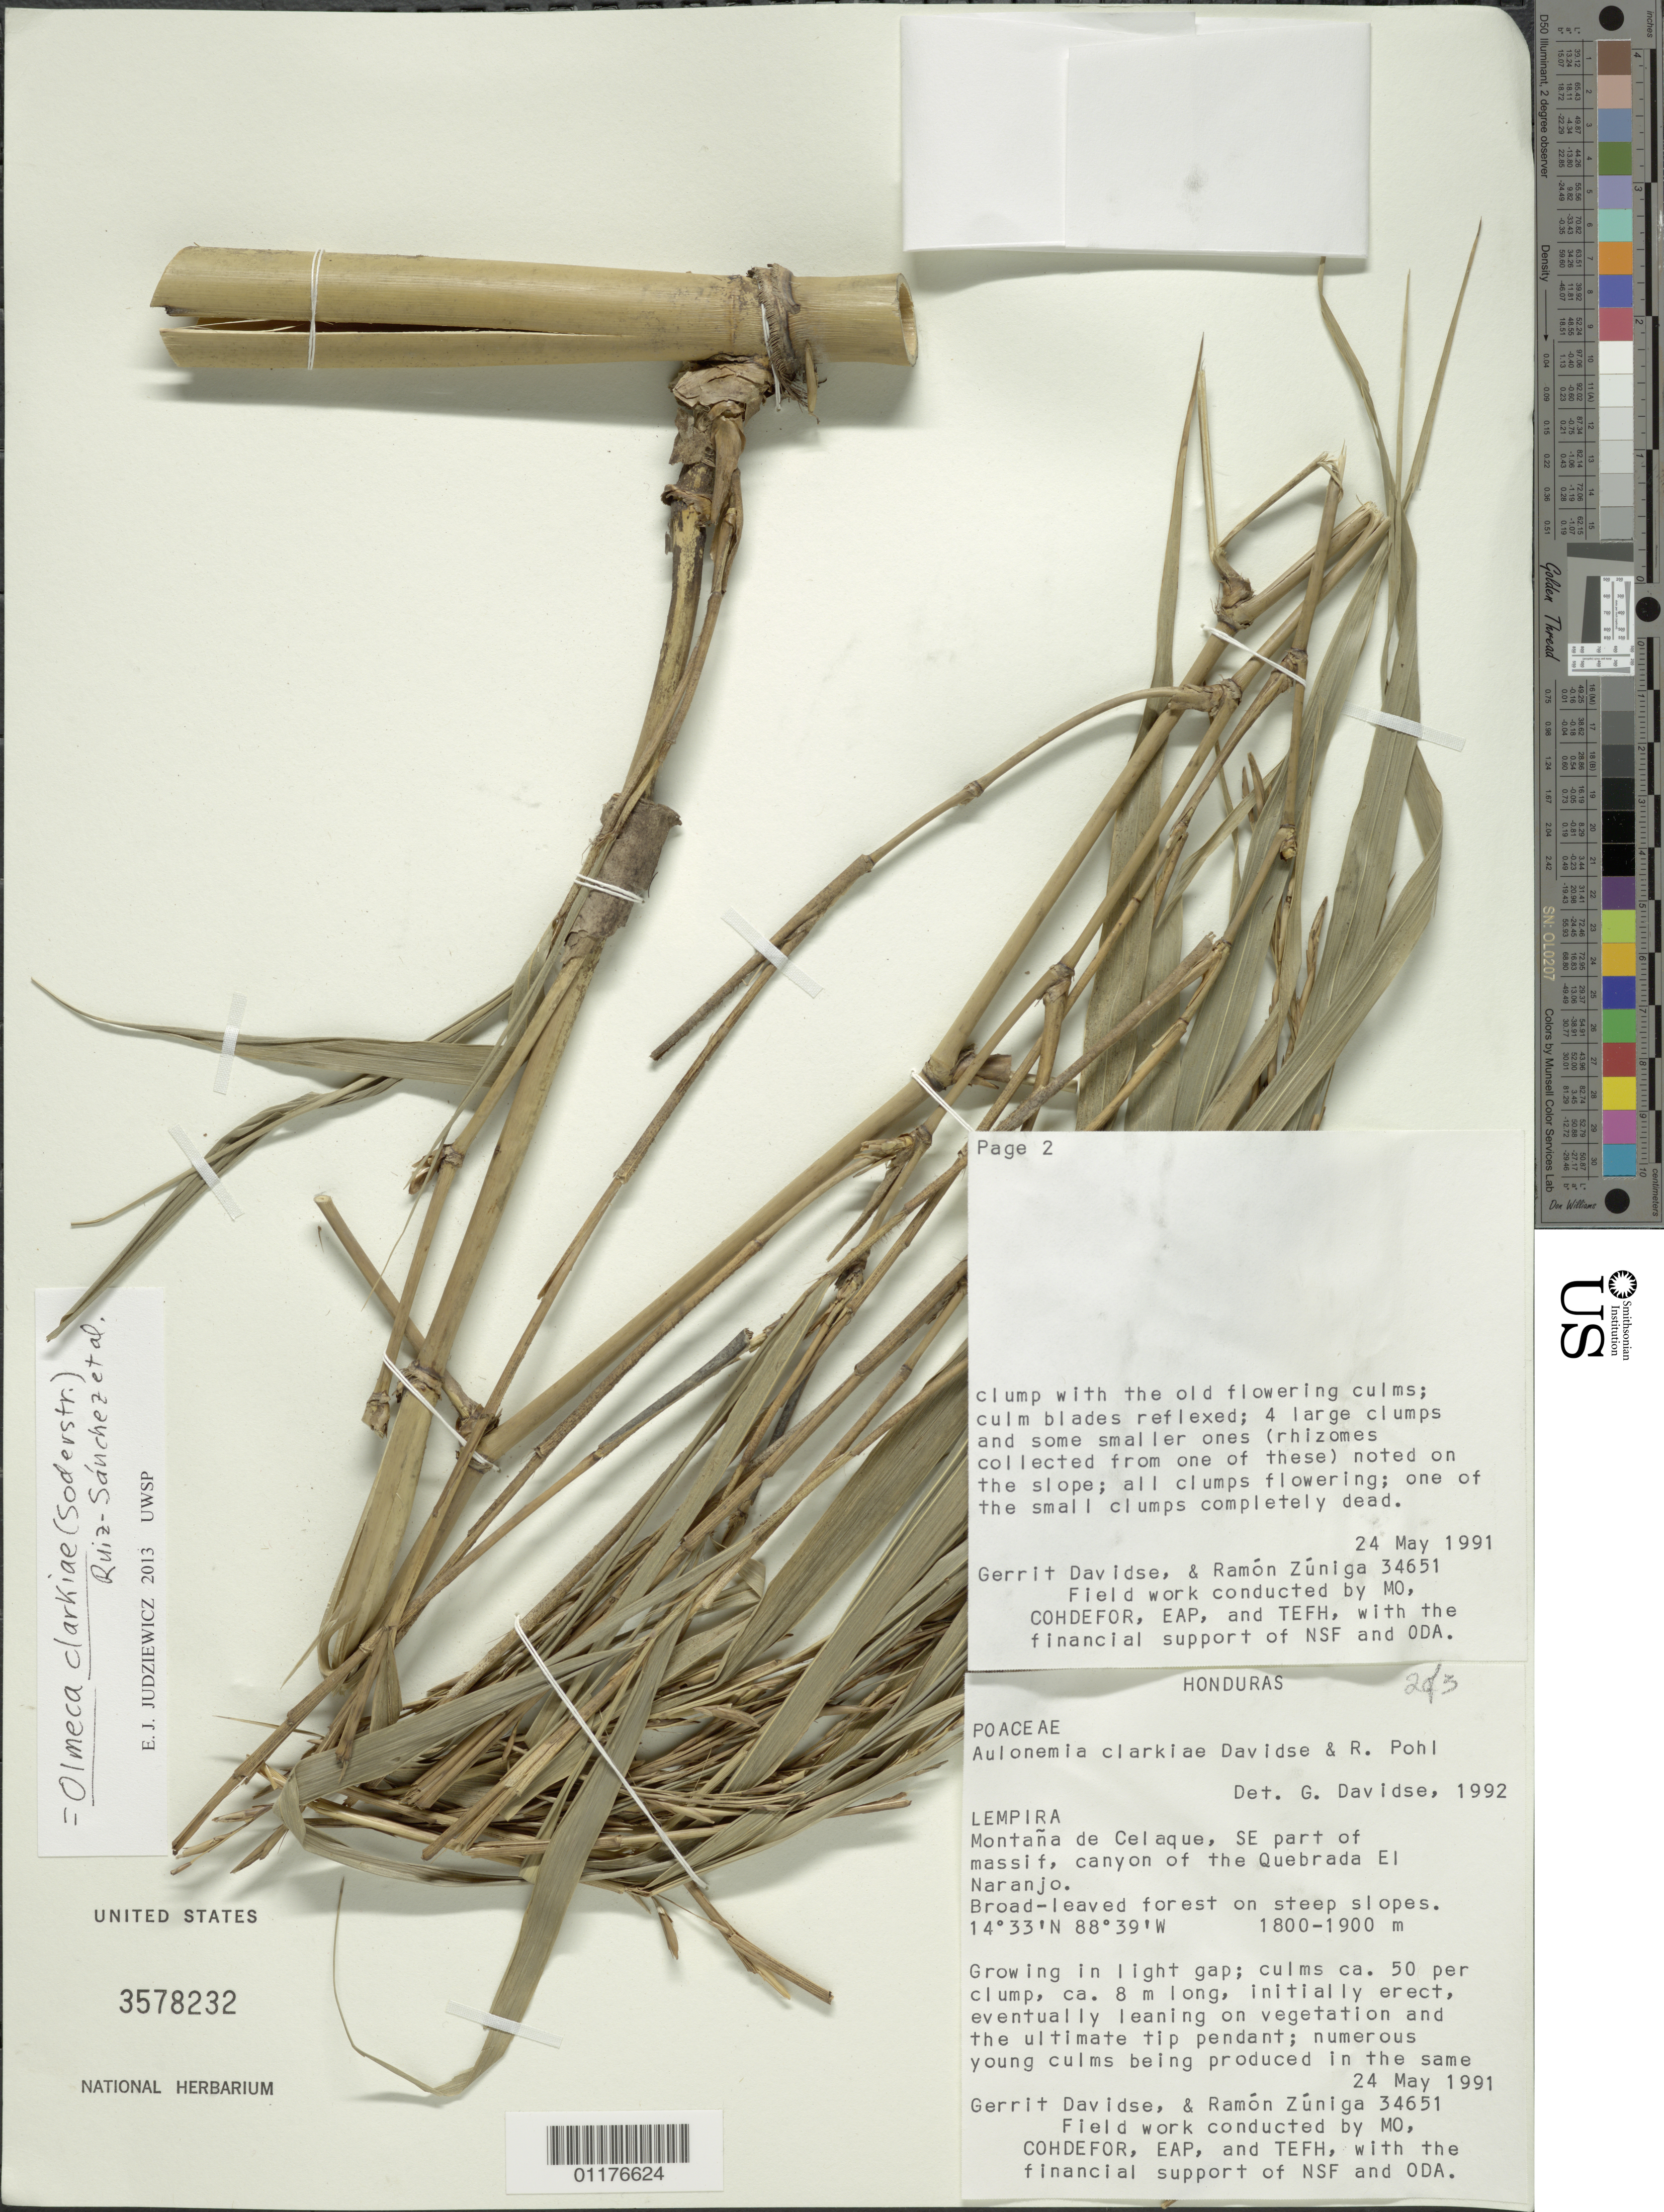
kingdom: Plantae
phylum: Tracheophyta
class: Liliopsida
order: Poales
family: Poaceae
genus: Olmeca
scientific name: Olmeca clarkiae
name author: (Davidse & R.W. Pohl) Ruíz-Sanchez et al.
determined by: Judziewicz, E. J.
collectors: G. Davidse & R. Zúñiga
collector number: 34651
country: Honduras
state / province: Lempira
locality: Montana de Celaque, SE part of massif, canyon of the Quebrada El Naranjo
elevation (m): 1800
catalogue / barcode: US 3578232